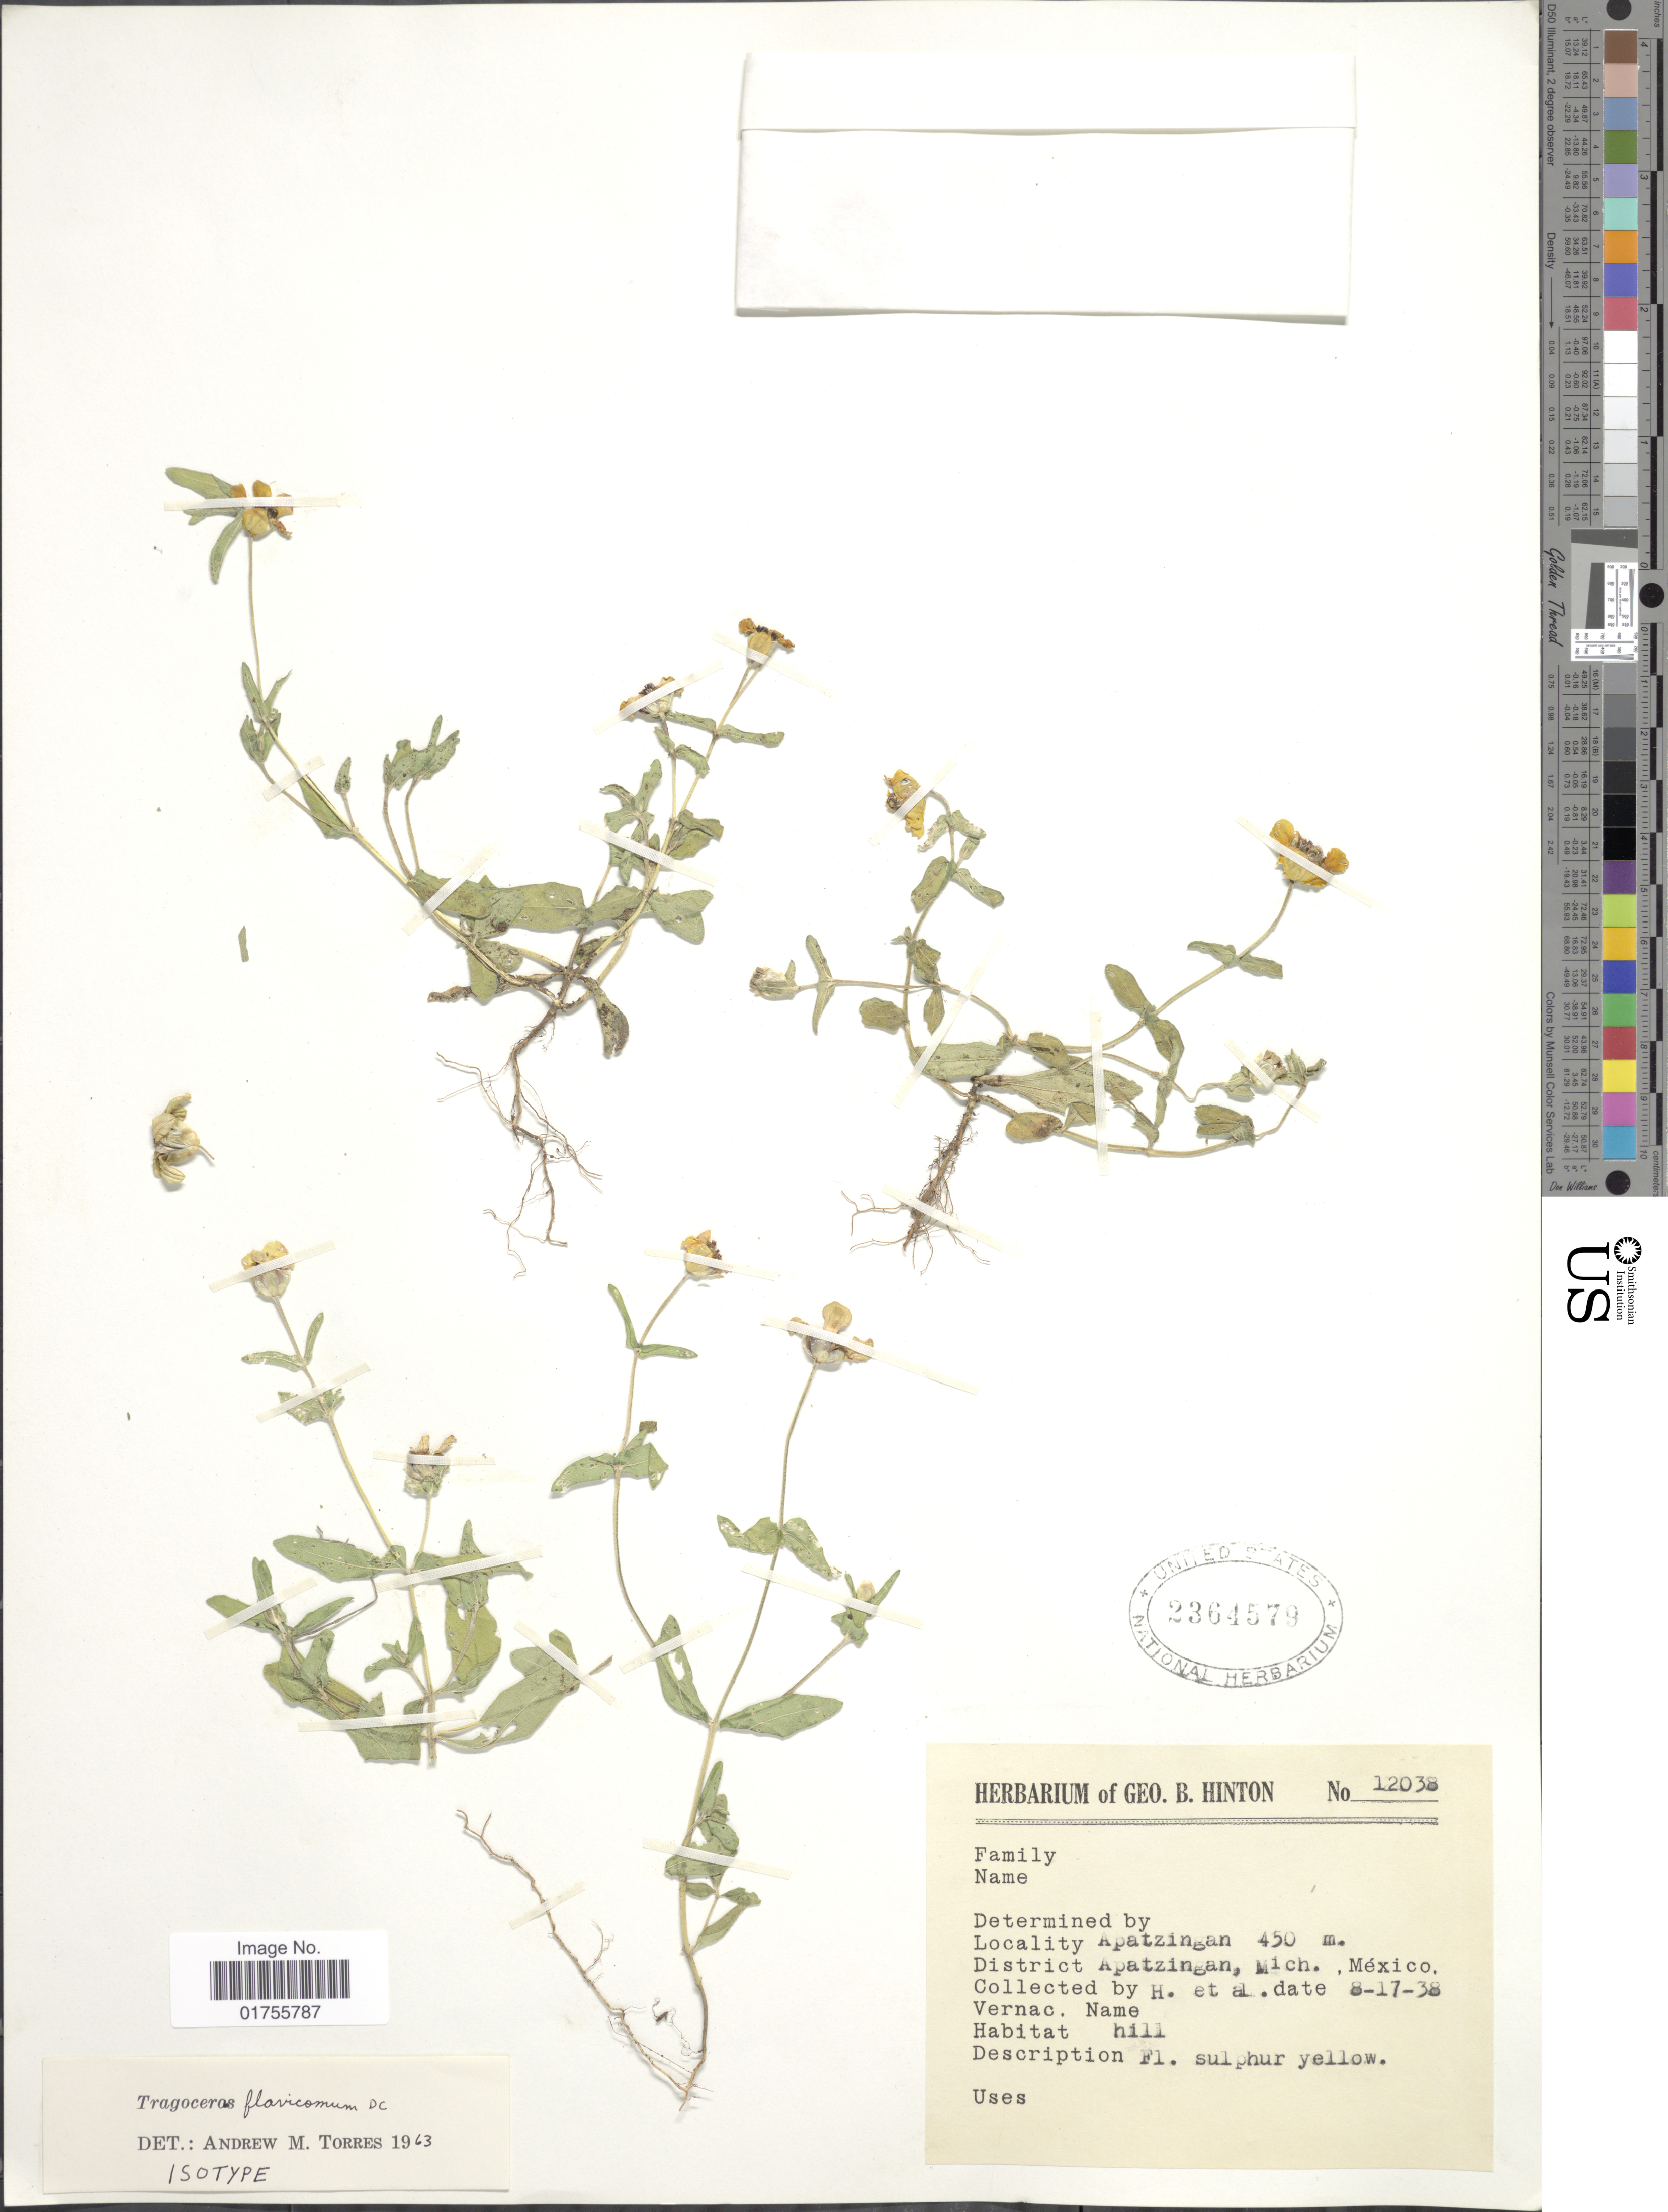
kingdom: Plantae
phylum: Tracheophyta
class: Magnoliopsida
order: Asterales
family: Asteraceae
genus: Tragoceros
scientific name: Tragoceros flavicomum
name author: DC.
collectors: G. B. Hinton & et al.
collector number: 12038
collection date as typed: Transcribed d/m/y: 17/8/38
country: Mexico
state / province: Michoacán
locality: Apatzingan, District Apatzingan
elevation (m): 450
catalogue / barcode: US 2364579